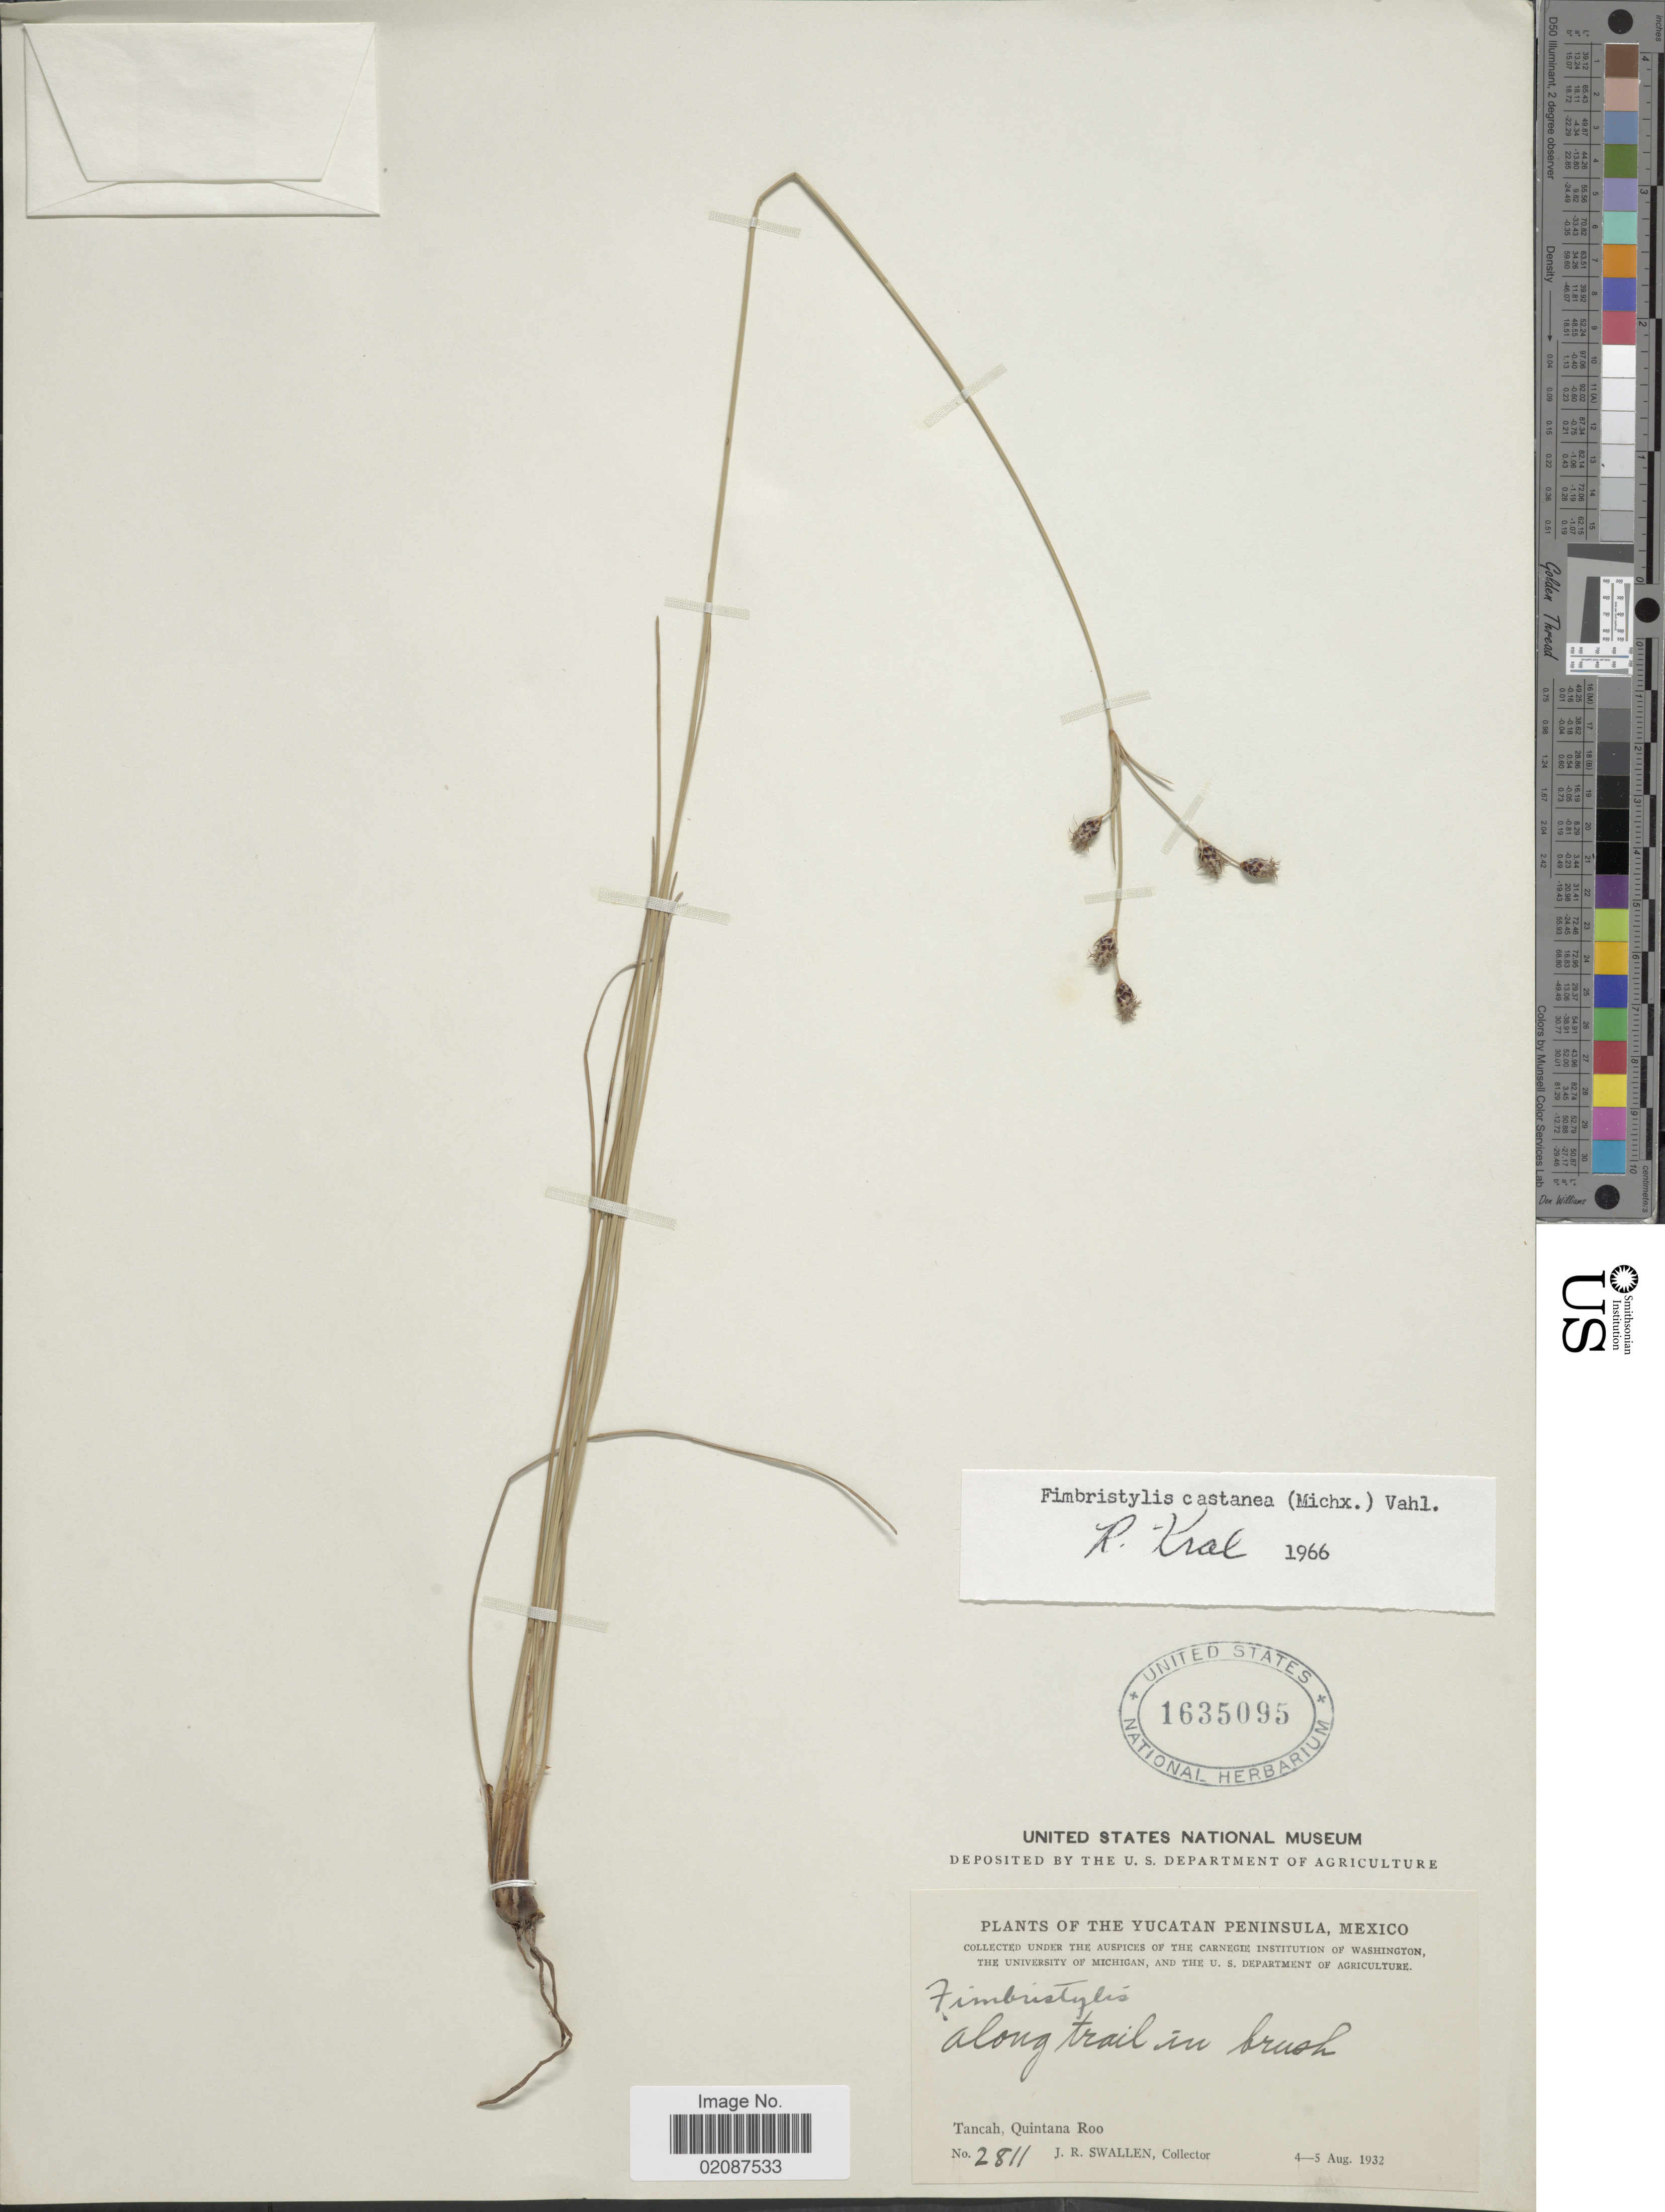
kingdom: Plantae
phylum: Tracheophyta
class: Liliopsida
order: Poales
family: Cyperaceae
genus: Fimbristylis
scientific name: Fimbristylis castanea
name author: (Michx.) Vahl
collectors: J. R. Swallen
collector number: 2811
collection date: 1932-08-04/1932-08-05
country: Mexico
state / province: Yucatán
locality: The Yucatan Peninsula, Mexico, Tancah, Quintana Roo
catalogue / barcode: US 1635095